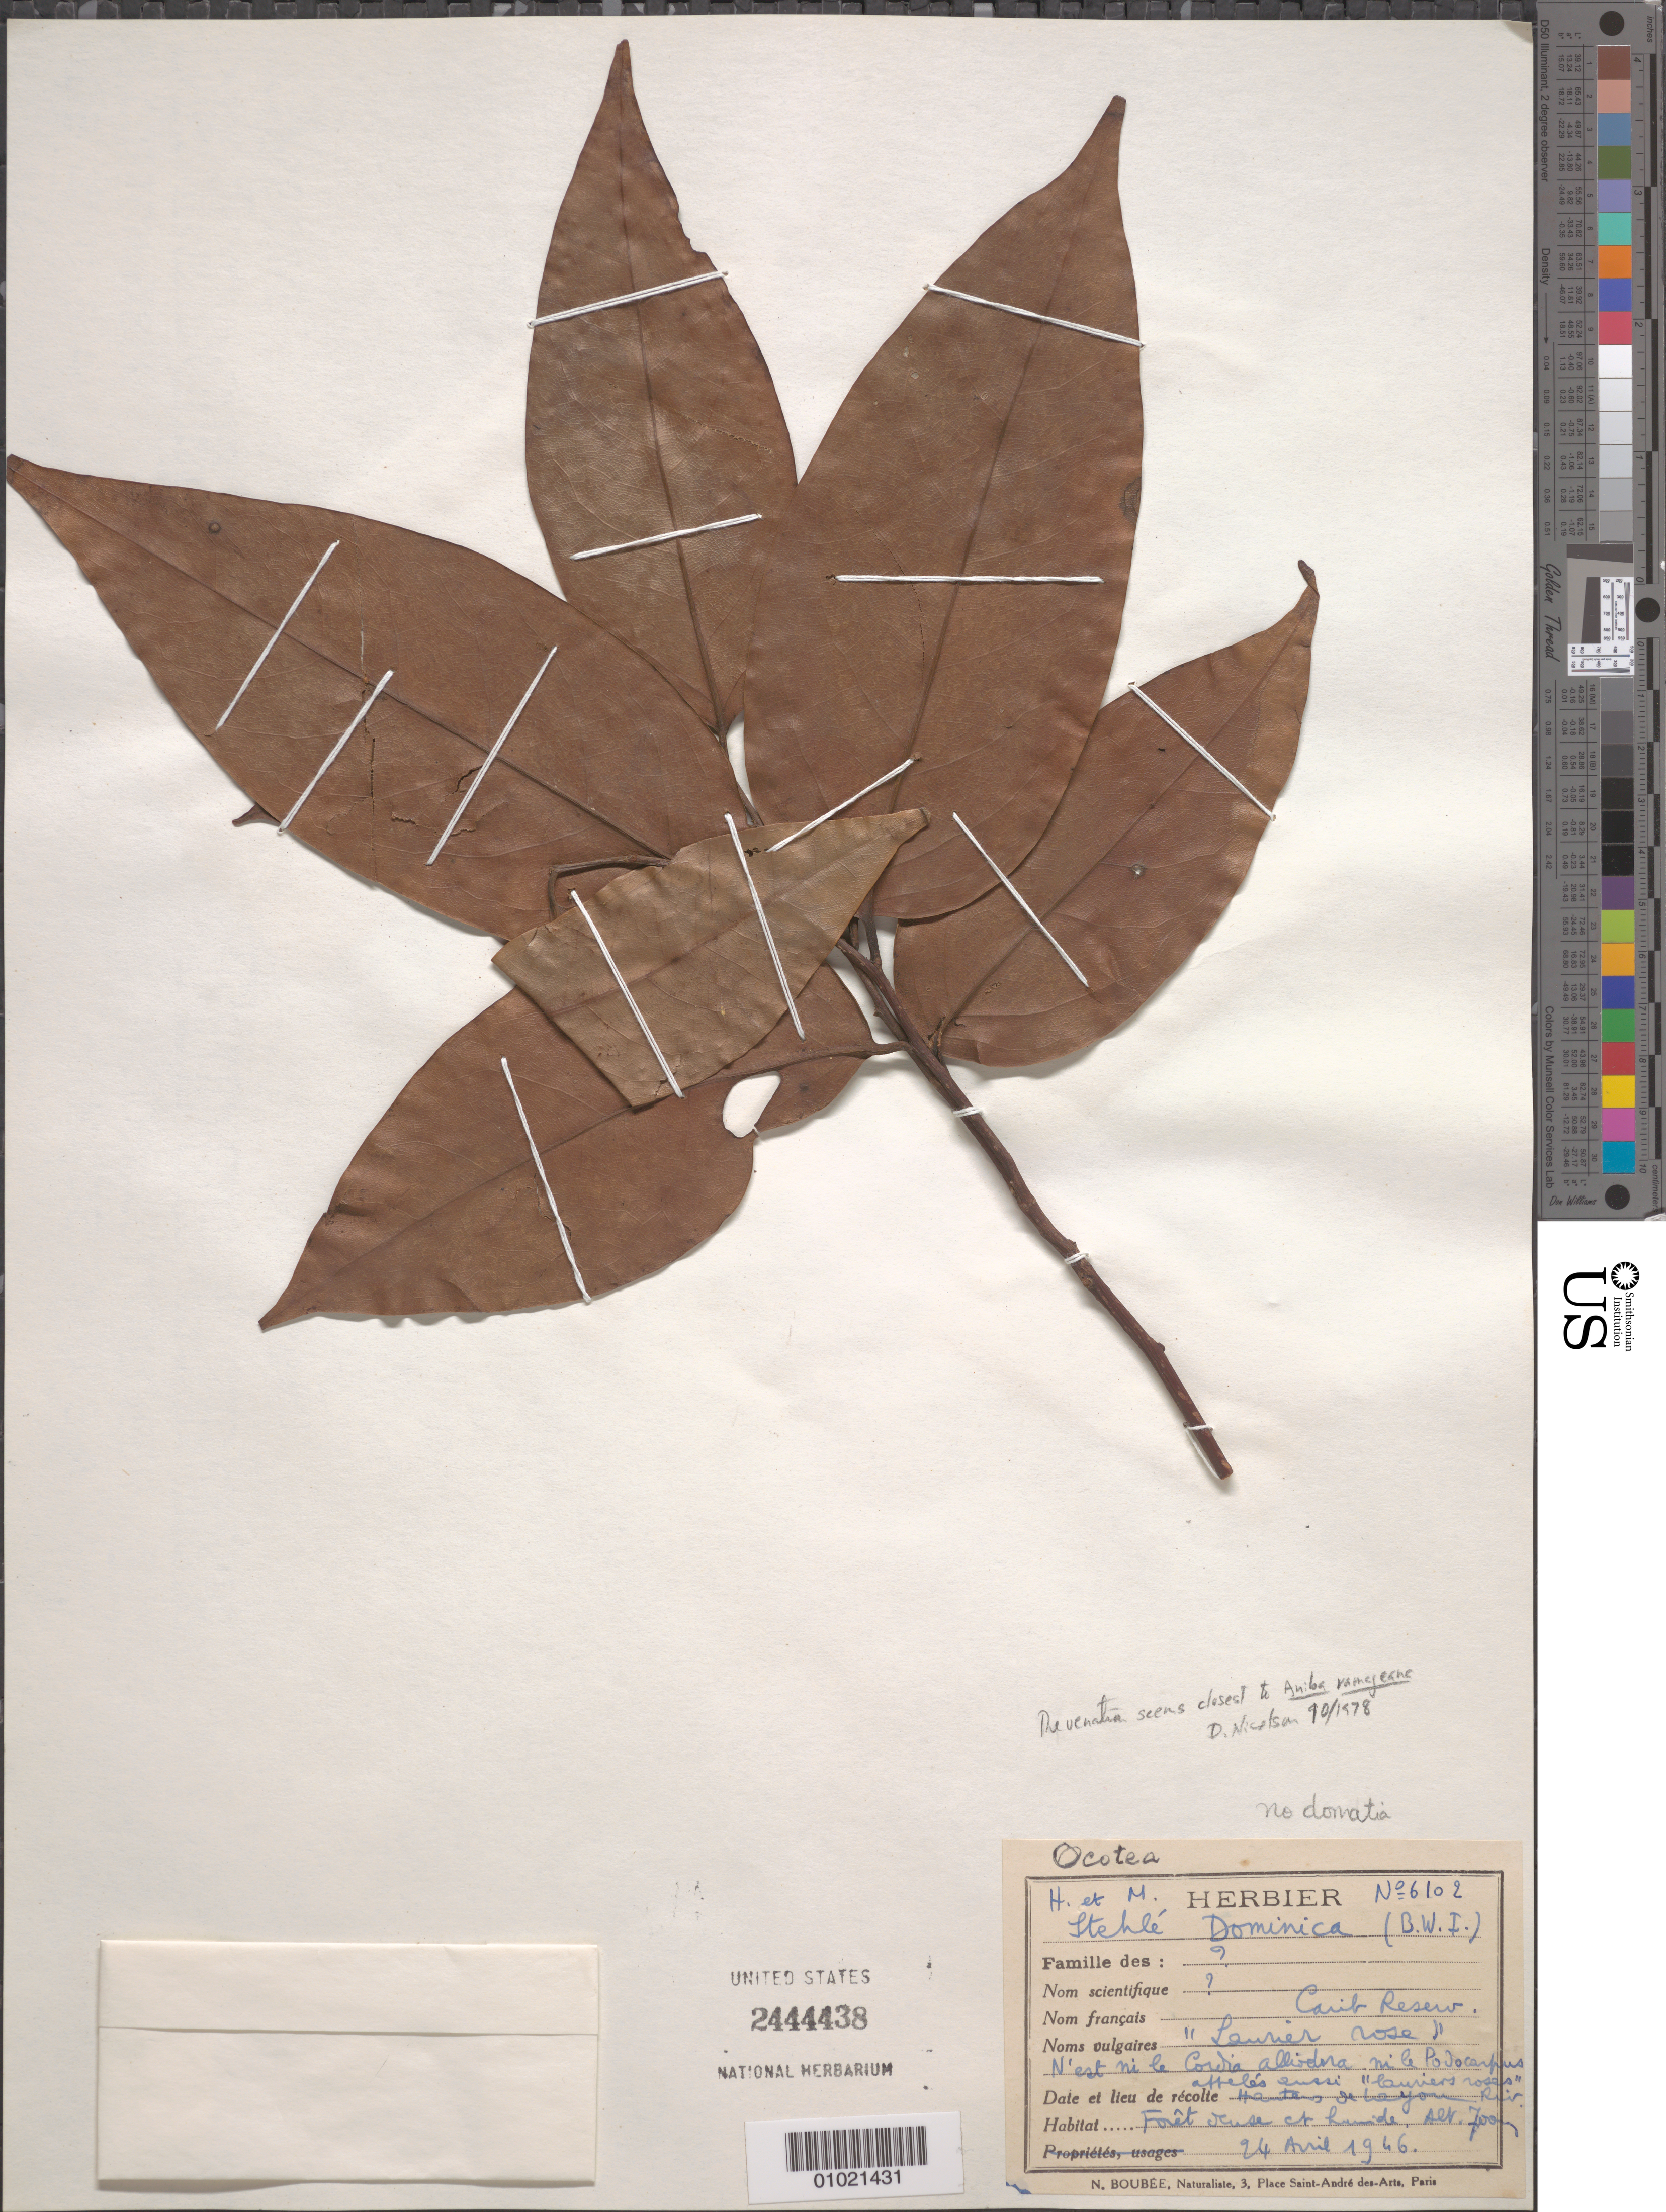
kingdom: Plantae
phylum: Tracheophyta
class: Magnoliopsida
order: Laurales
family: Lauraceae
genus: Aniba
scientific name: Aniba ramageana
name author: Mez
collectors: H. Stehlé & M. Stehlé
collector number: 6102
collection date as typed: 24 Apr 1946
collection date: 1946-04-24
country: Dominica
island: Dominica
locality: Foet Jeuse et humide.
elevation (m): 700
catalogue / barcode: US 2444438